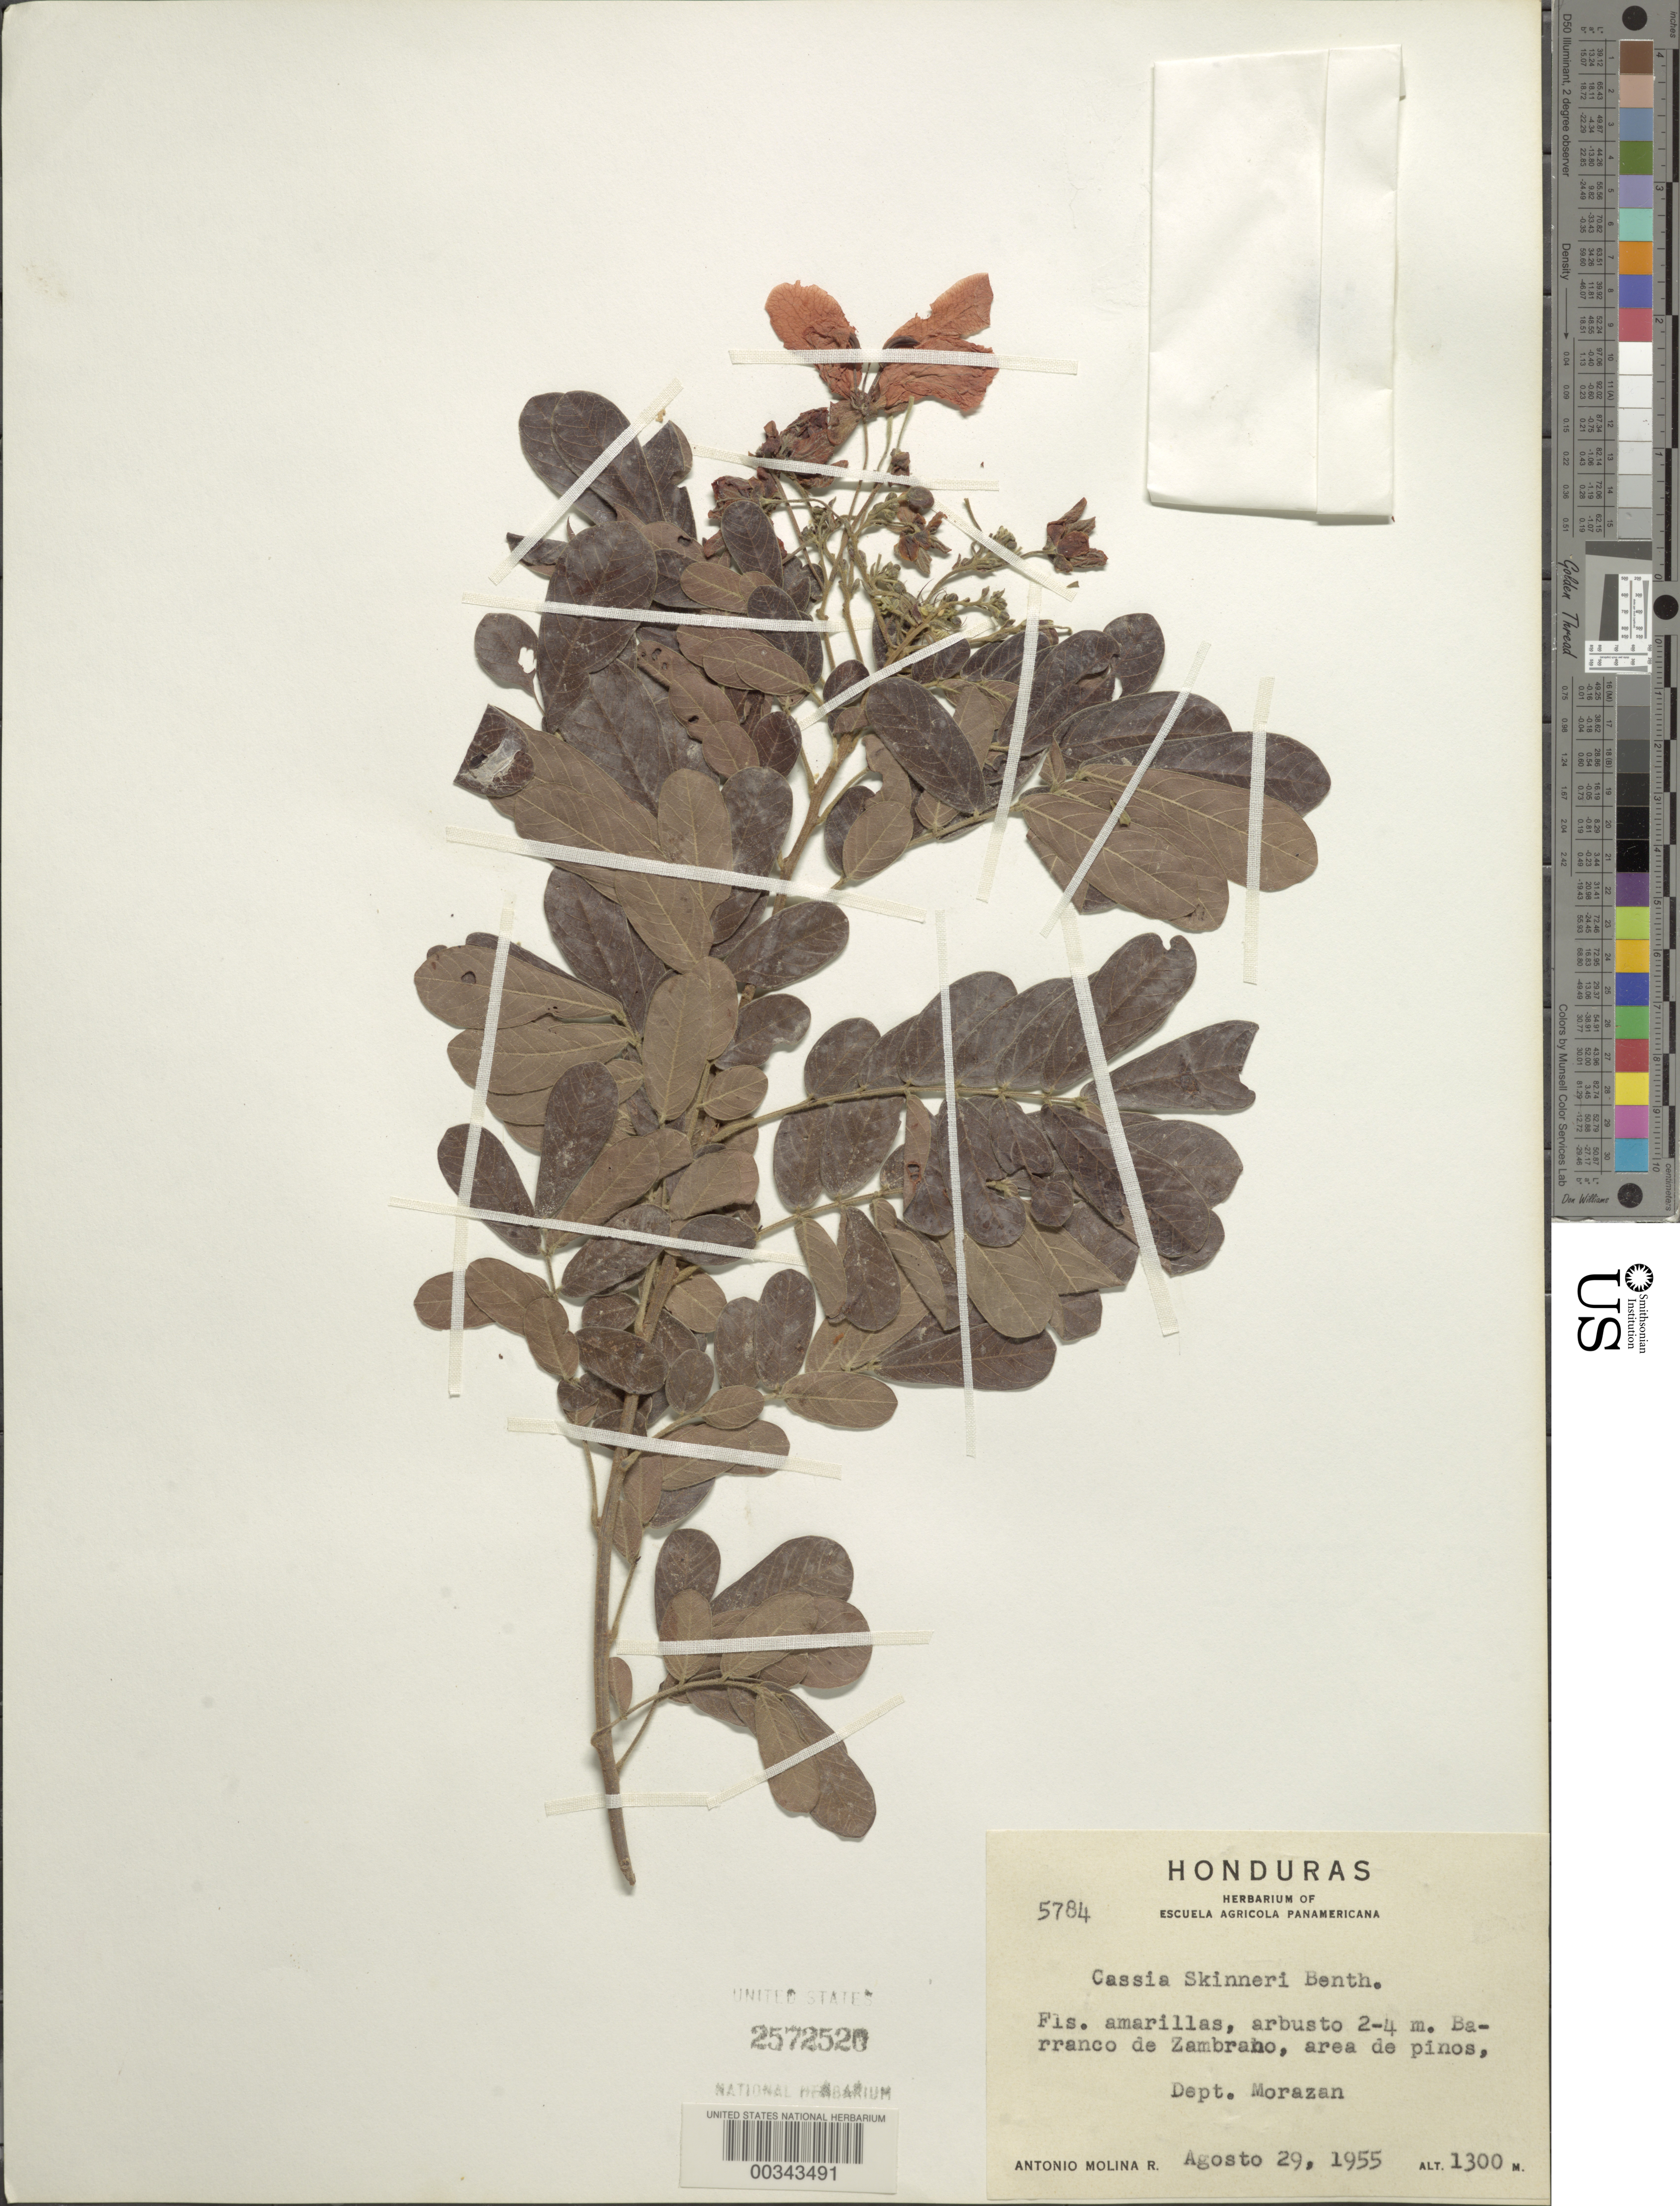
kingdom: Plantae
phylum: Tracheophyta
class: Magnoliopsida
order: Fabales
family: Fabaceae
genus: Senna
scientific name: Senna skinneri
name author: (Benth.) H.S. Irwin & Barneby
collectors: A. Molina R.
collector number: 5784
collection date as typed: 29 Aug 1955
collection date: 1955-08-29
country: Honduras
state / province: Fco. Morazán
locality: Barranco de Zambrano, Area de Pinos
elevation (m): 1300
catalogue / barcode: US 2572520